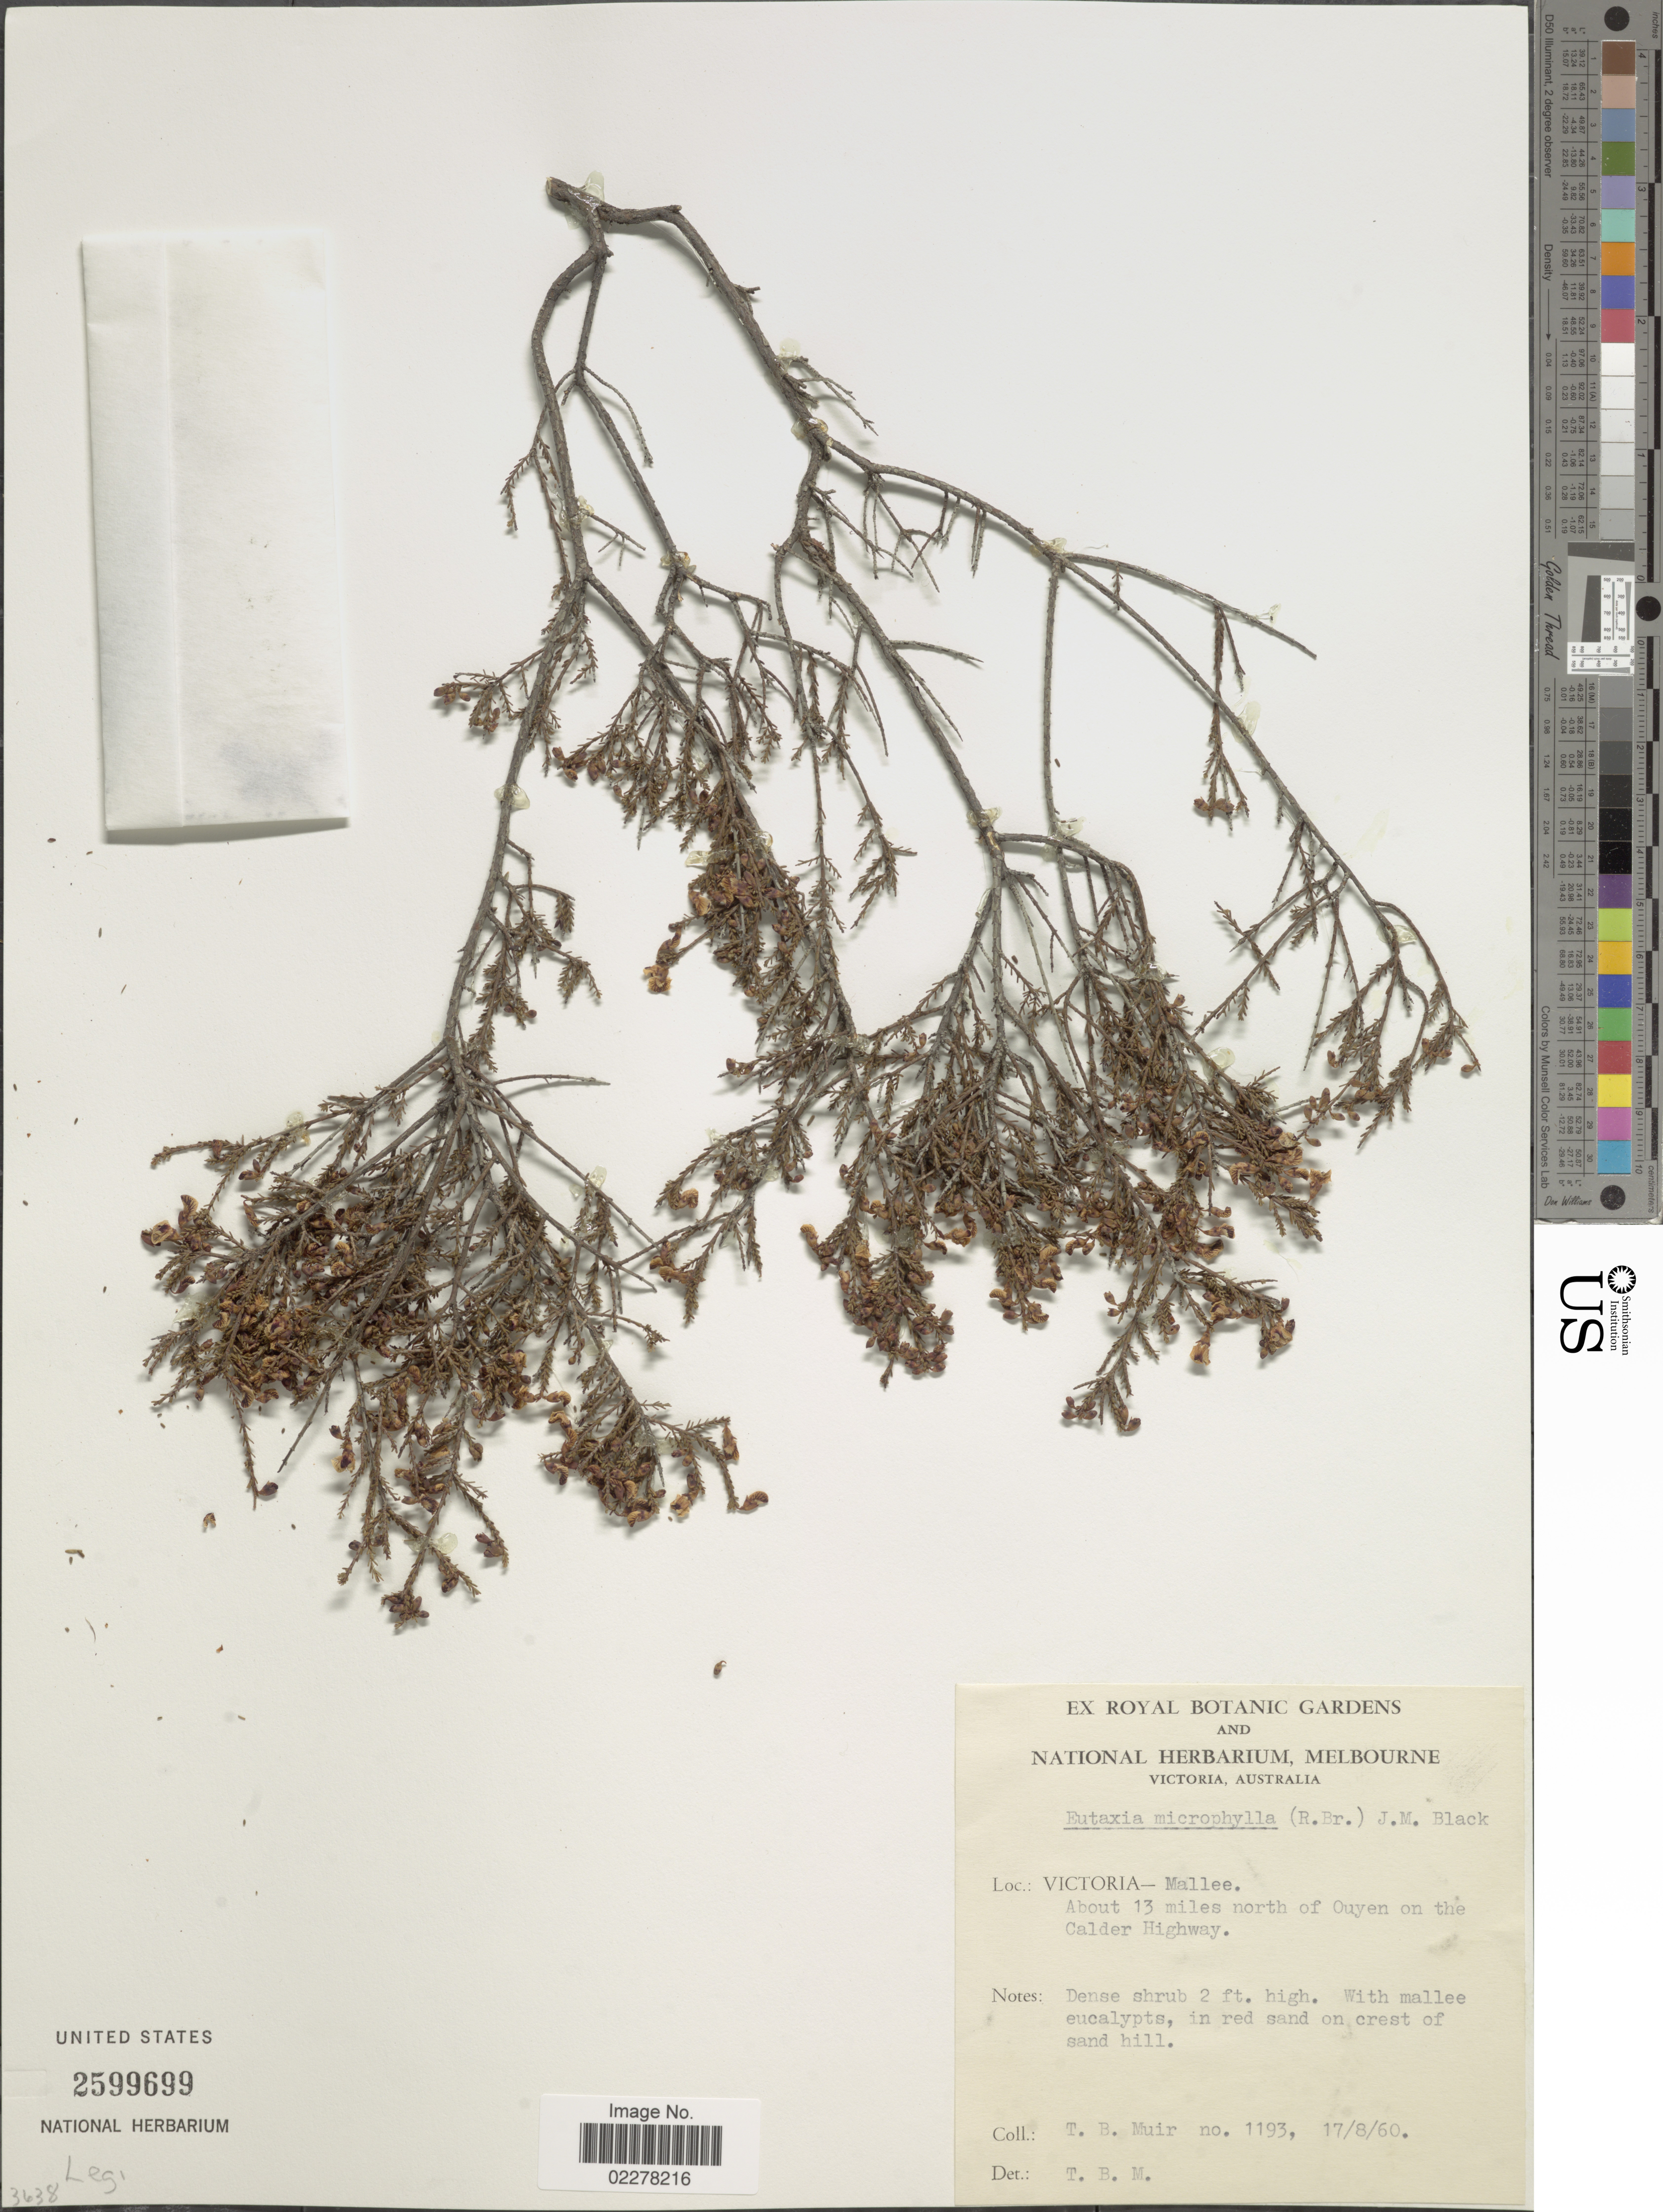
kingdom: Plantae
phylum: Tracheophyta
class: Magnoliopsida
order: Fabales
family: Fabaceae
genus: Eutaxia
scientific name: Eutaxia microphylla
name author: (R. Br.) J.M. Black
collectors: T. Muir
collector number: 1193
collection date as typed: Transcribed d/m/y: 17/8/60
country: Australia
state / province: Victoria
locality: Victoria - Mallee. About 13 miles north of Ouyen on the Calder Highway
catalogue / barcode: US 2599699